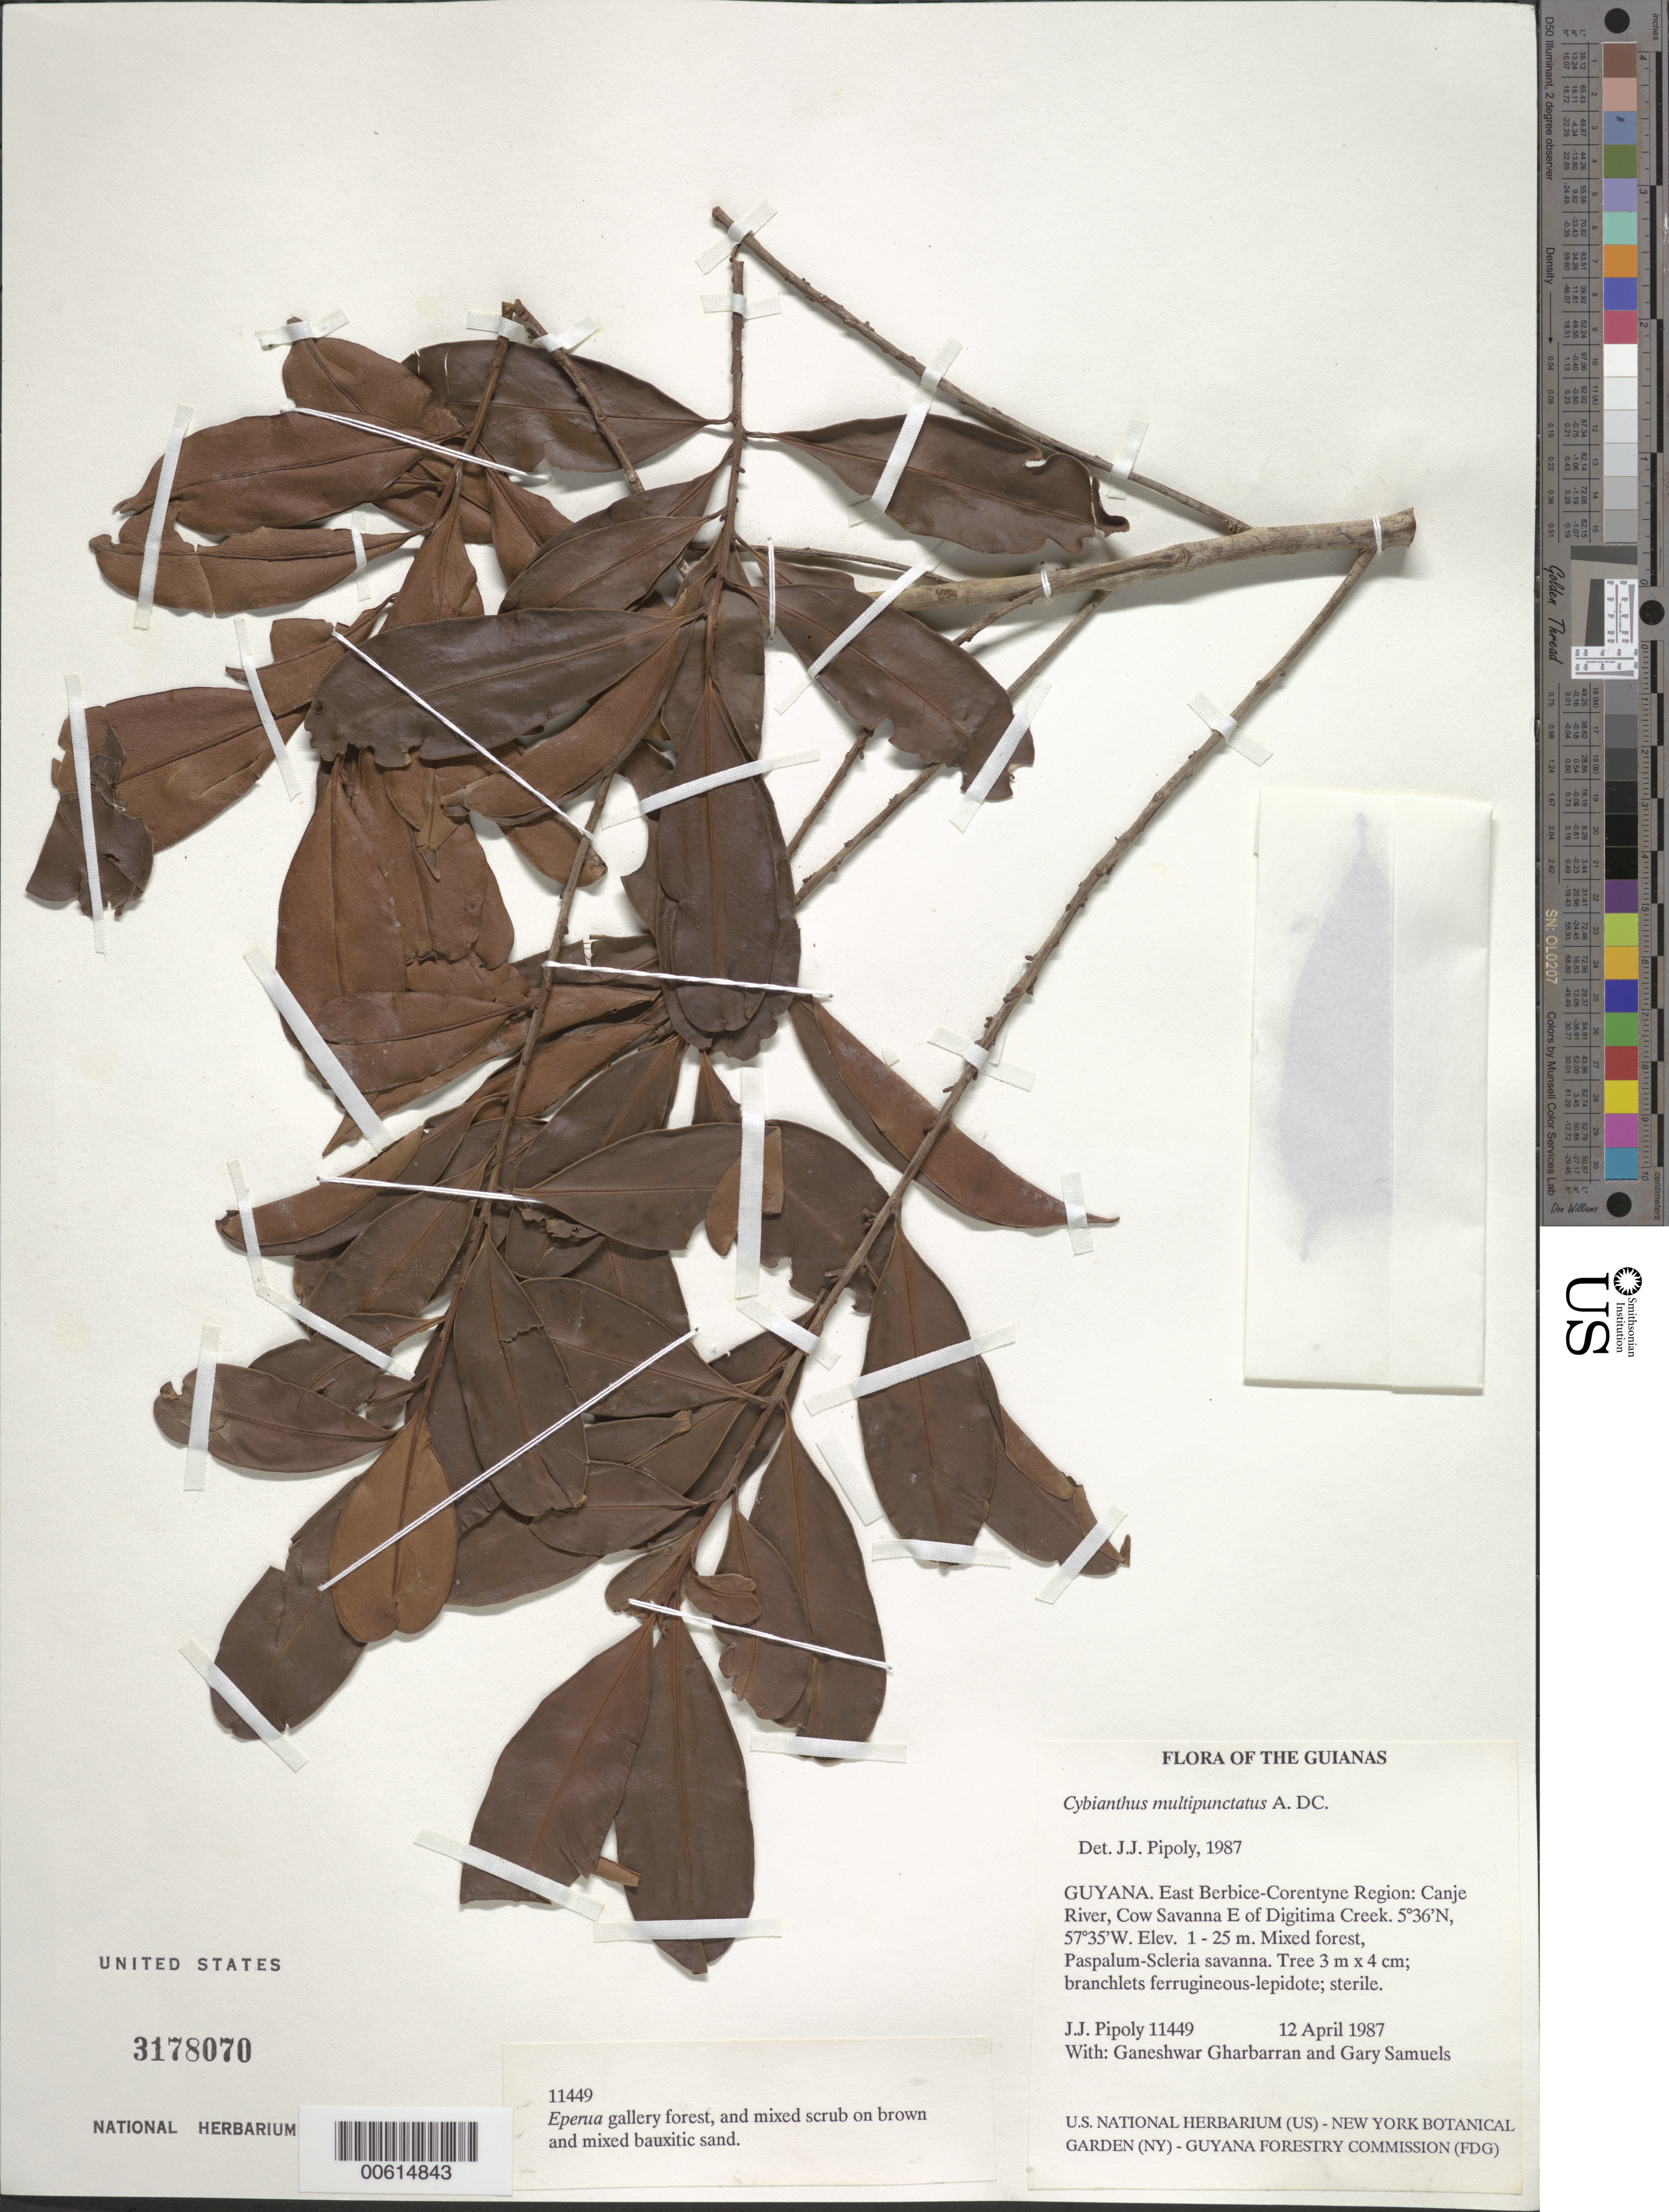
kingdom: Plantae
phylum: Tracheophyta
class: Magnoliopsida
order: Ericales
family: Primulaceae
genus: Cybianthus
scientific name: Cybianthus guyanensis subsp. multipunctatus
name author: (A. DC.) Pipoly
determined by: Pipoly, J. J., III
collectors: J. J. Pipoly, G. Gharbarran & G. Samuels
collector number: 11449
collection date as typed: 12 April 1987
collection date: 1987-04-12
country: Guyana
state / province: E. Berbice-Corentyne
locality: Canje River, Cow Savanna E of Digitima Creek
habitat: Mixed forest, Paspalum-Scleria savanna, Eperua gallery forest and mixed scrub on brown and mixed bauxitic sand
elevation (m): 1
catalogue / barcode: US 3178070